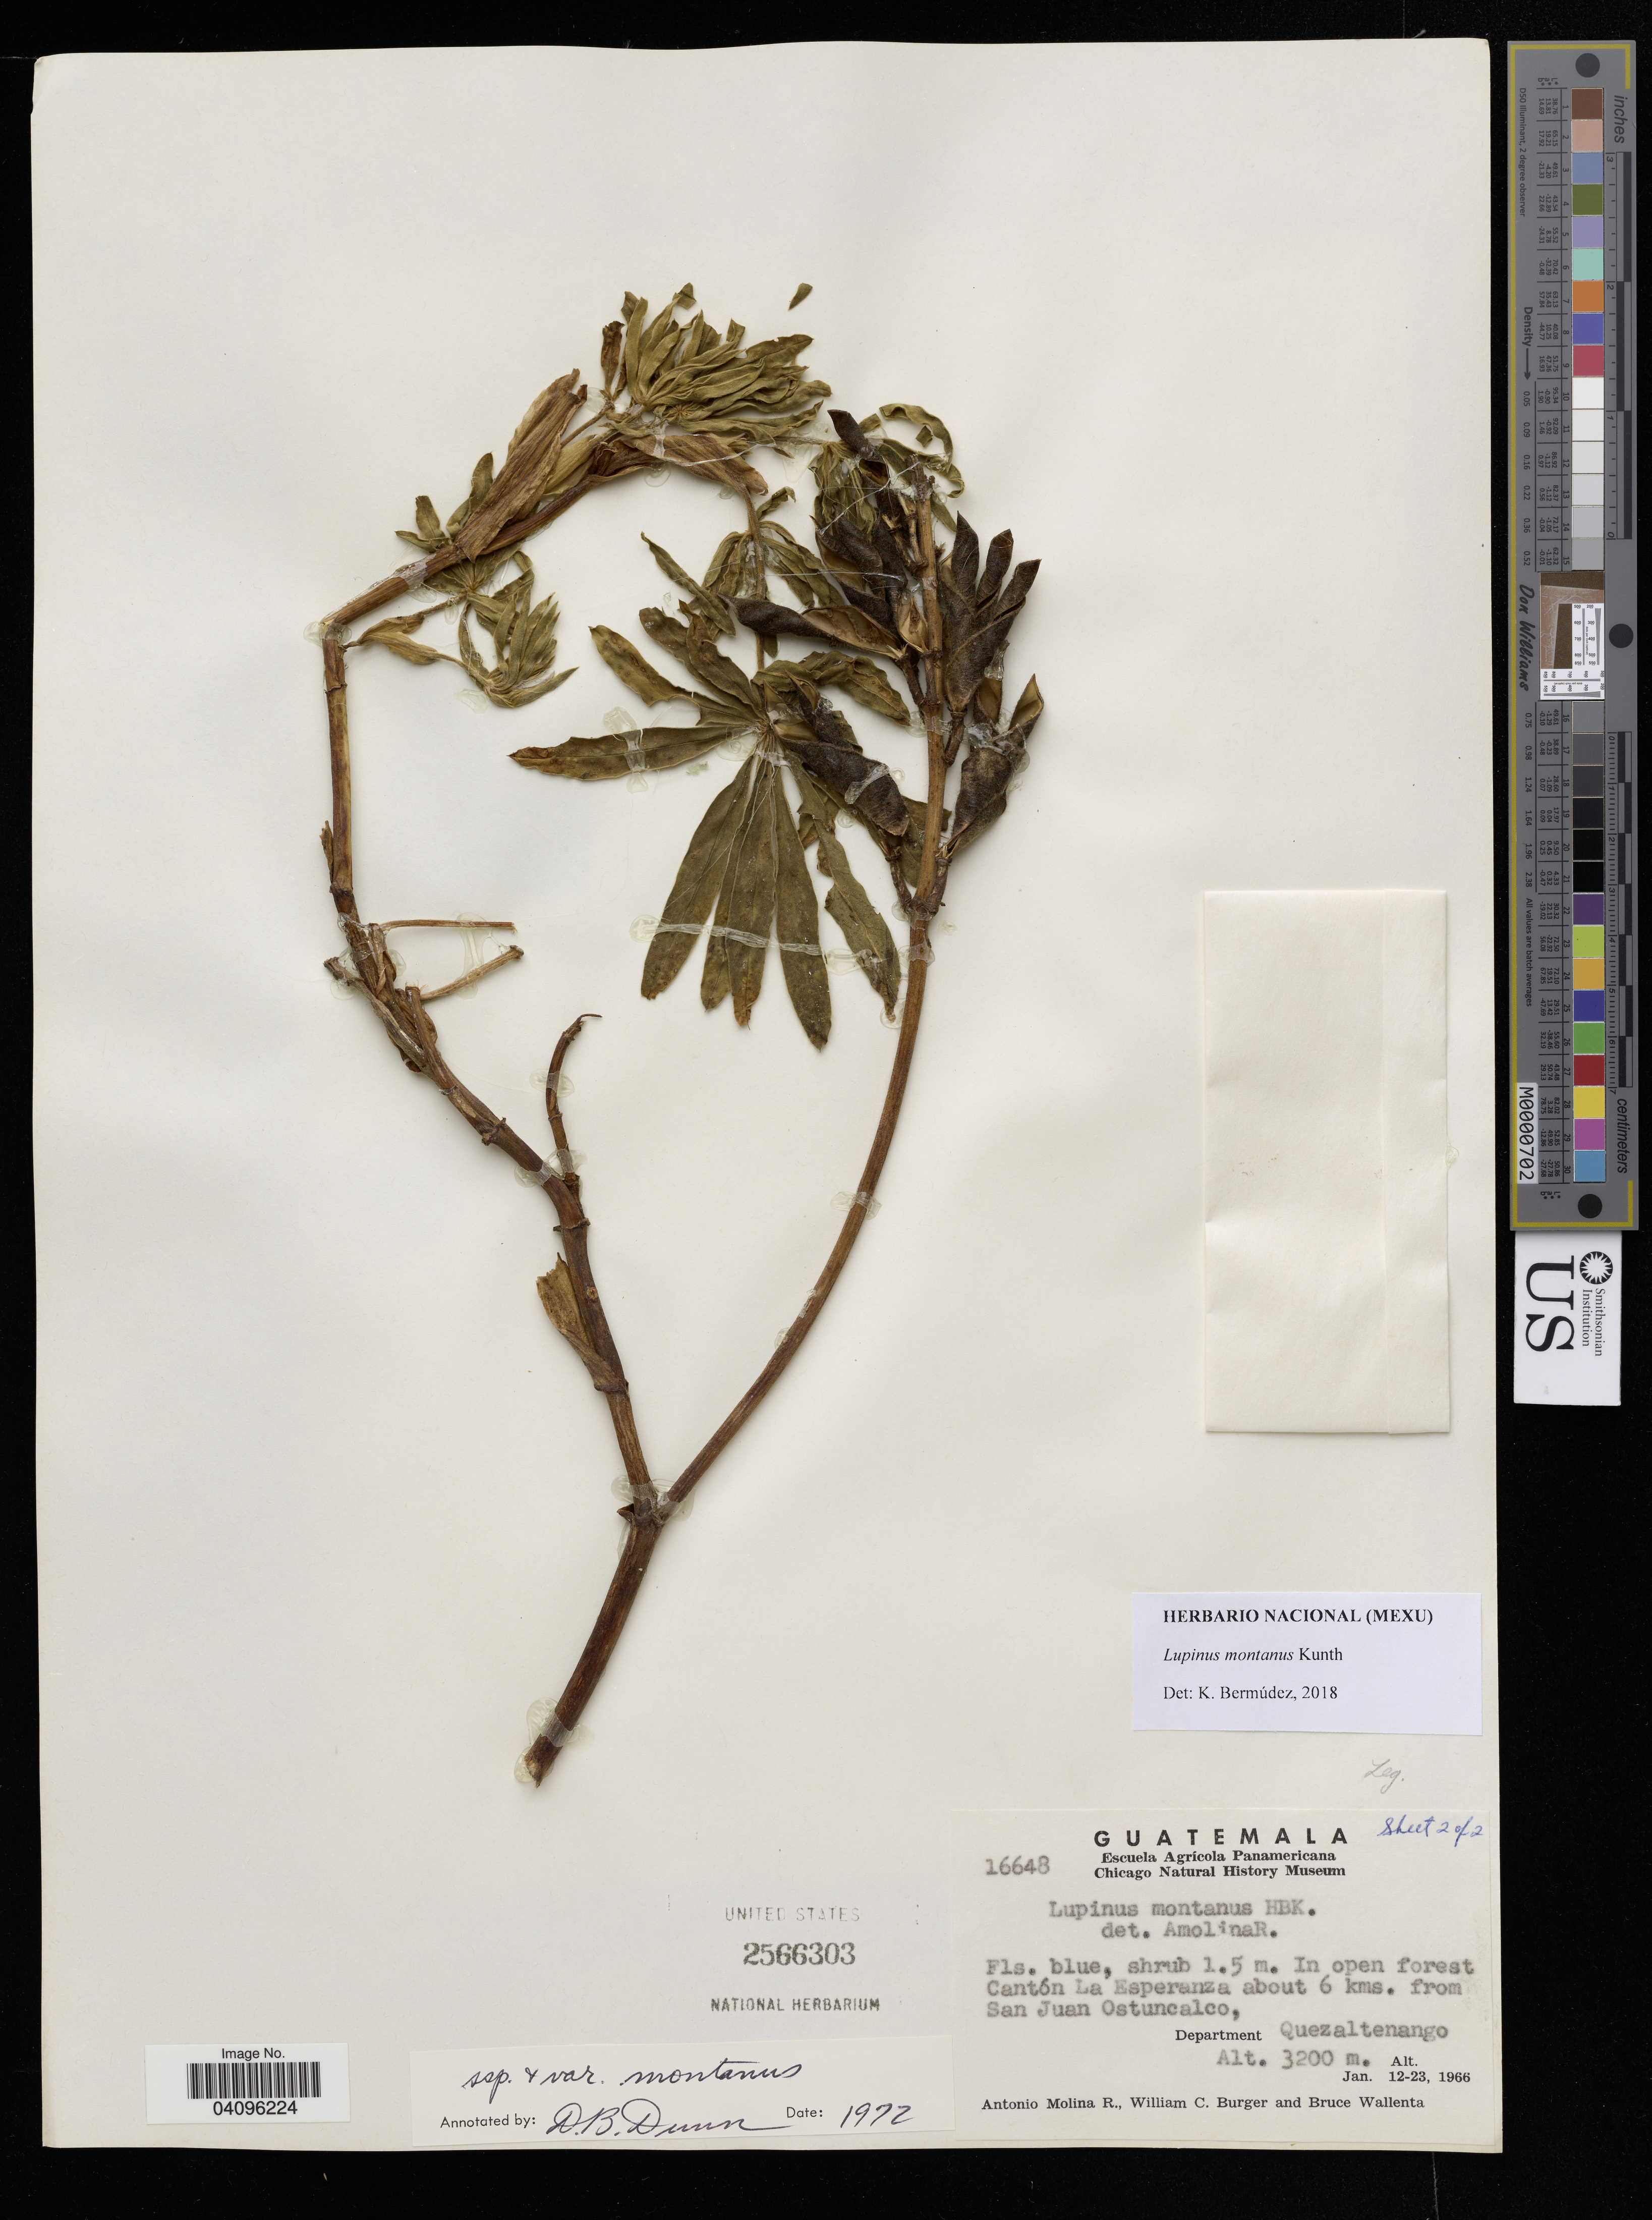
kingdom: Plantae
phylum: Tracheophyta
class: Magnoliopsida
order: Fabales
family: Fabaceae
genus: Lupinus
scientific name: Lupinus montanus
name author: Kunth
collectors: A. Molina R., W. Burger & B. Wallenta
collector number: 16648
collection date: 1966-01-12/1966-01-23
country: Guatemala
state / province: Quezaltenango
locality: Cantón La Esperanza about 6 kms. from San Juan Ostuncalco.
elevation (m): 3200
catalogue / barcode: US 2566303